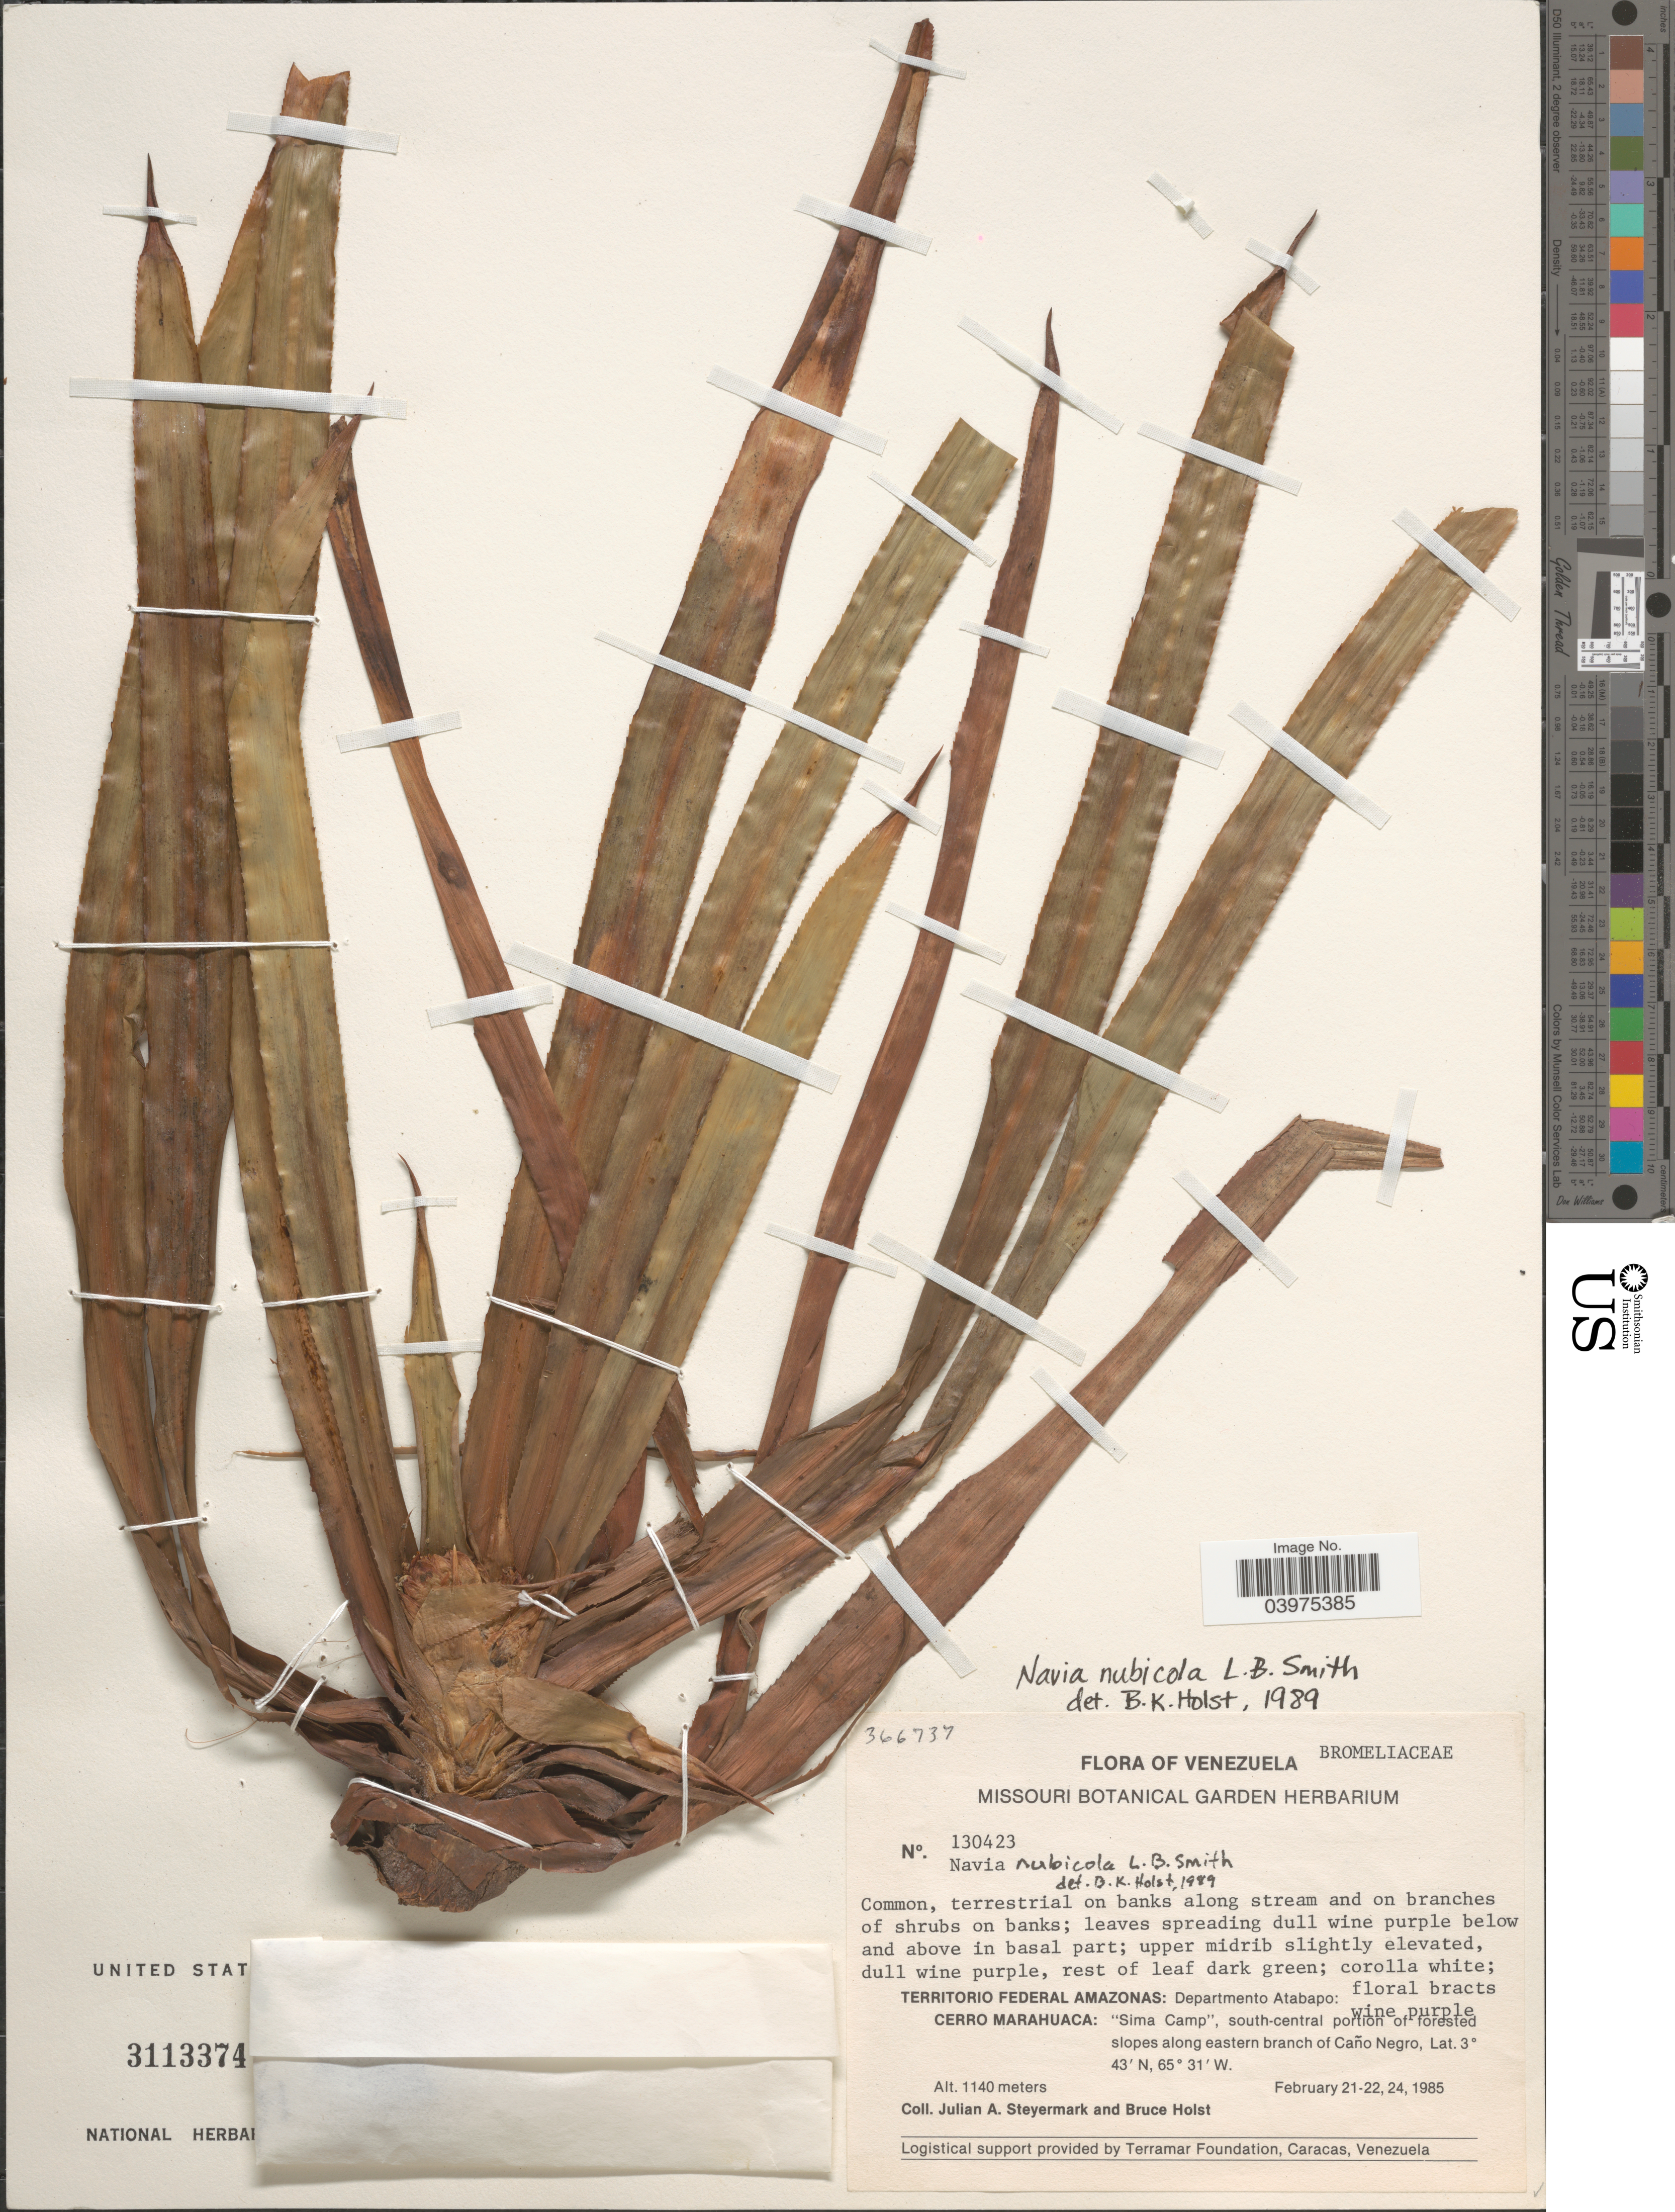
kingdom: Plantae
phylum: Tracheophyta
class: Liliopsida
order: Poales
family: Bromeliaceae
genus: Navia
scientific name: Navia nubicola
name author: L.B. Sm.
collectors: J. Steyermark & B. Holst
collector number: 130423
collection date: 1985-02-21/1985-02-24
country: Venezuela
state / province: Amazonas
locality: Territorio Federal Amazonas: Departmento Atabapo: Cerro Marahuaca: "Sima Camp", south-central portion of forested slopes along eastern branch of Cañon Negro.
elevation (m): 1140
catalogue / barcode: US 3113374